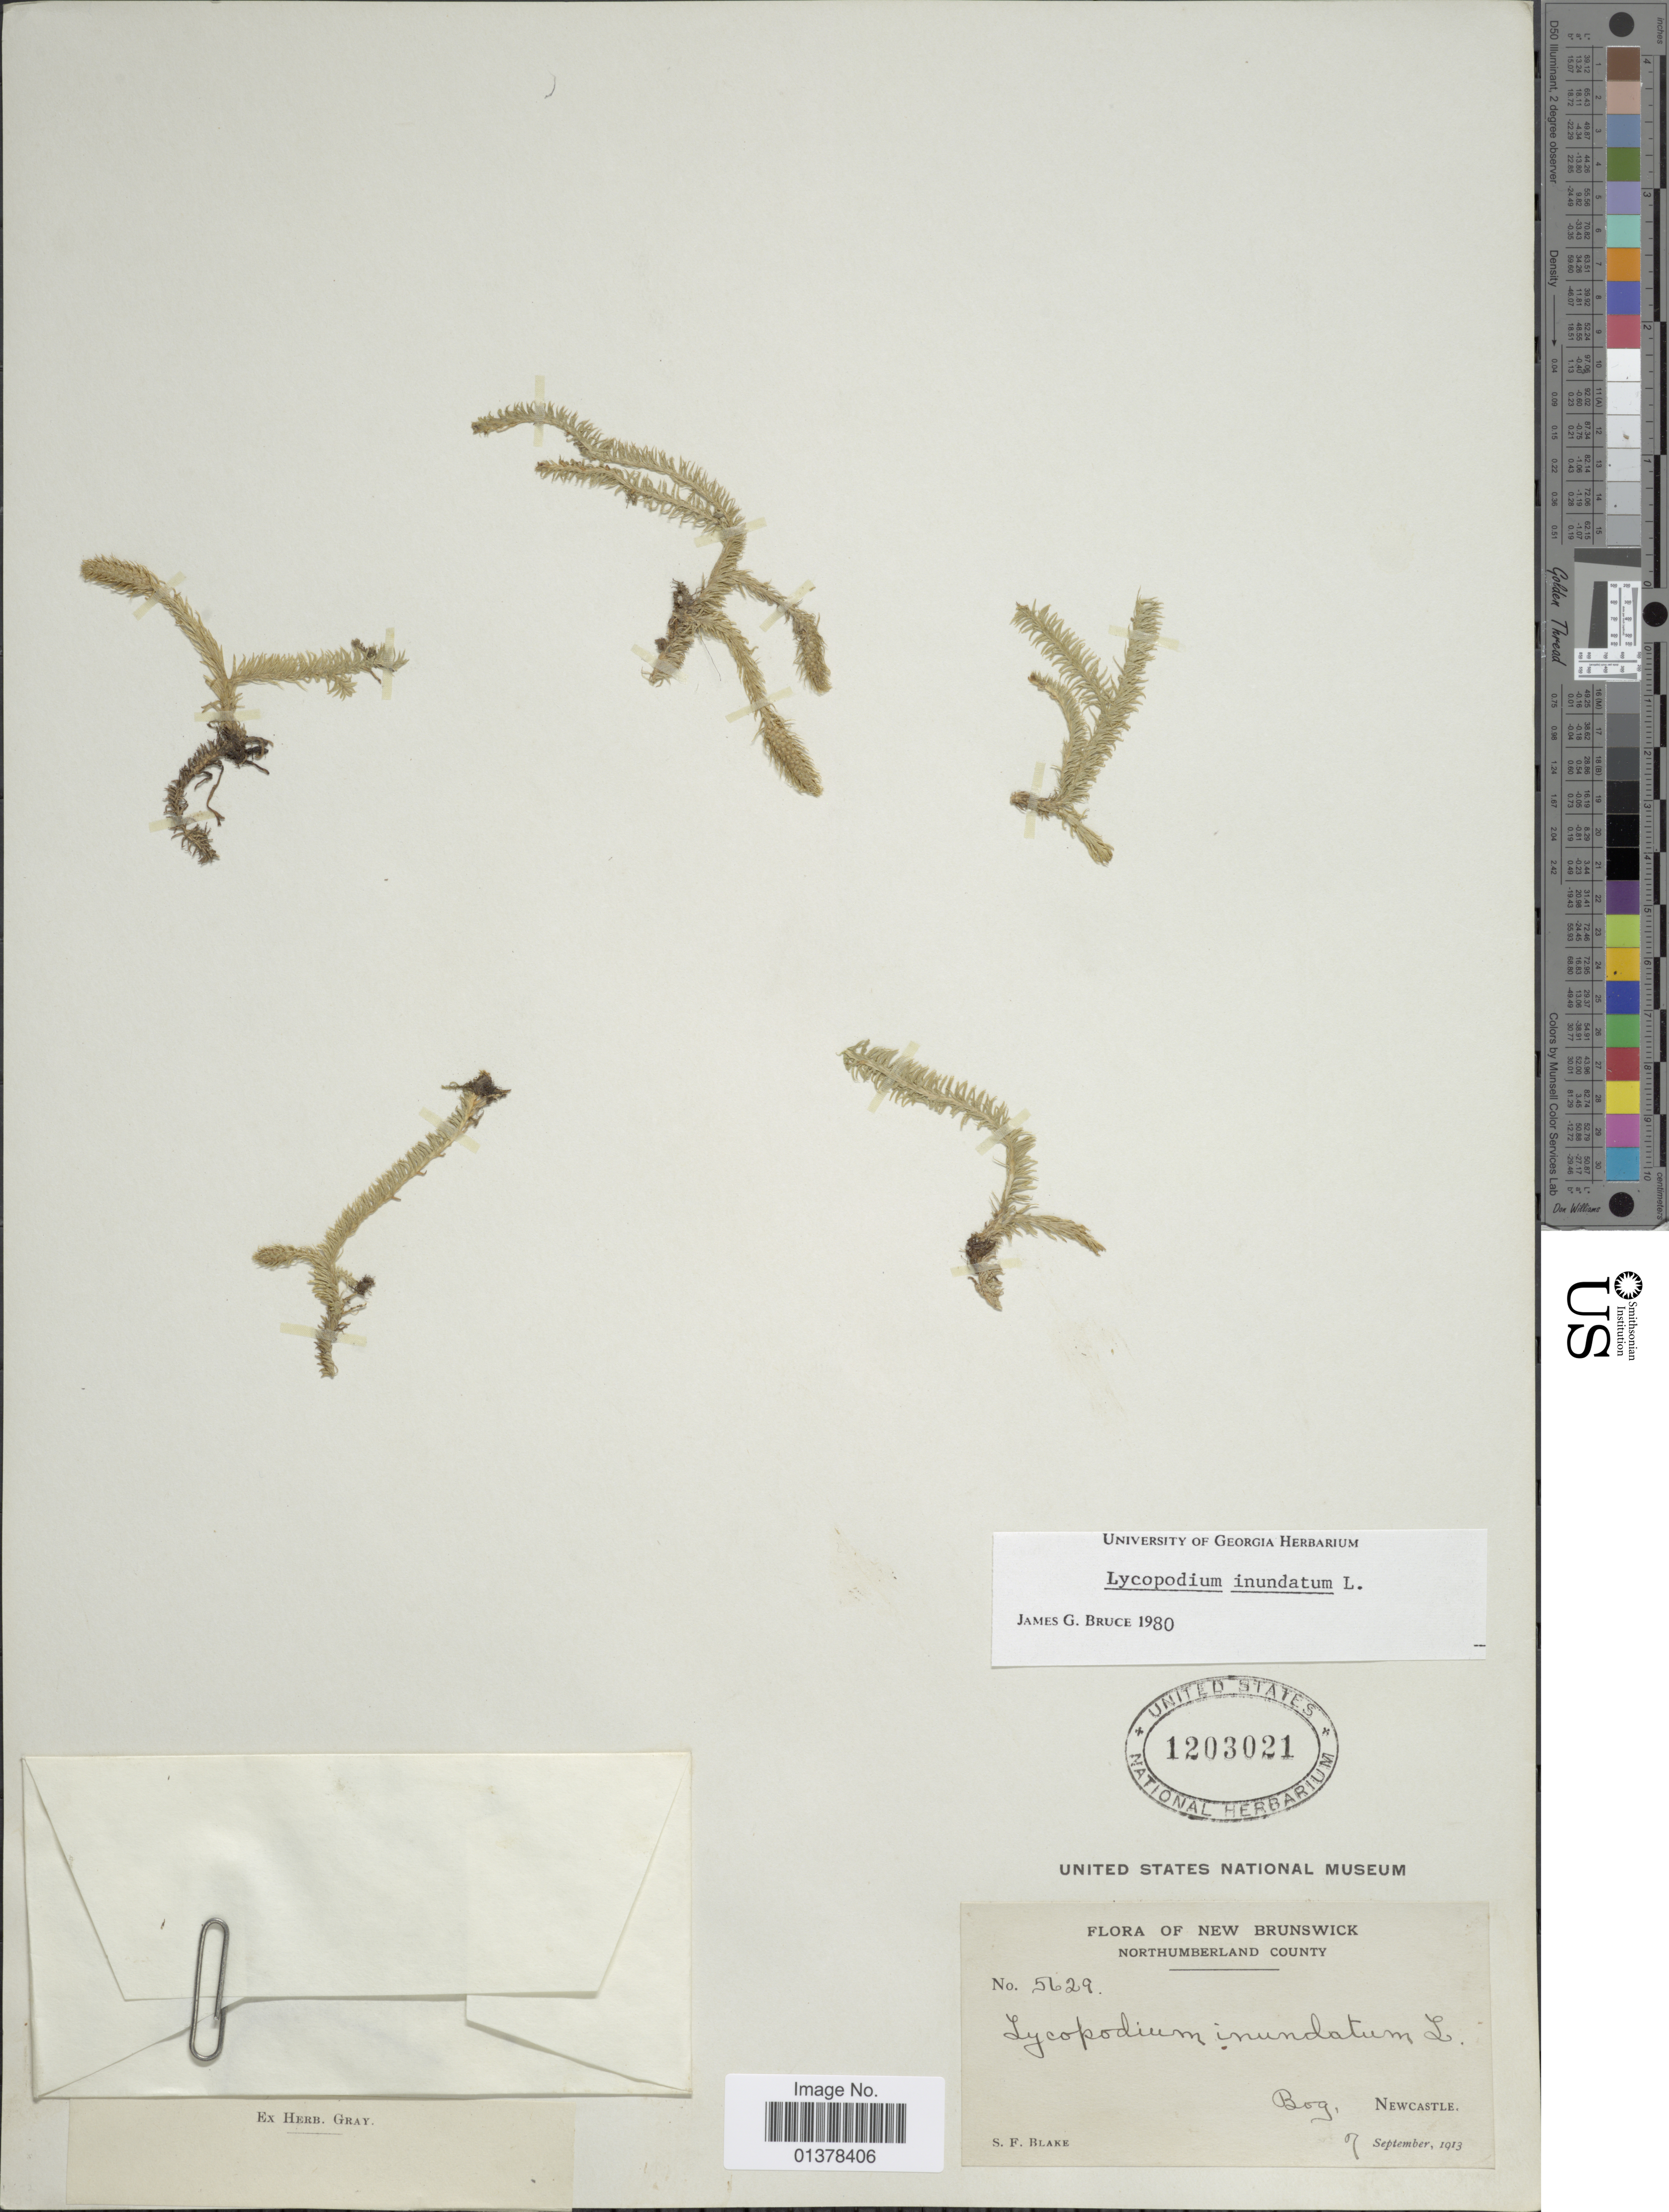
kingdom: Plantae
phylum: Tracheophyta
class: Lycopodiopsida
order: Lycopodiales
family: Lycopodiaceae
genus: Lycopodiella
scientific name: Lycopodiella inundata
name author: (L.) Holub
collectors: S. Blake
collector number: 5629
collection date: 1913-09-07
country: Canada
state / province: New Brunswick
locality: Northumberland County, Bog, Newcastle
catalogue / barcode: US 1203021